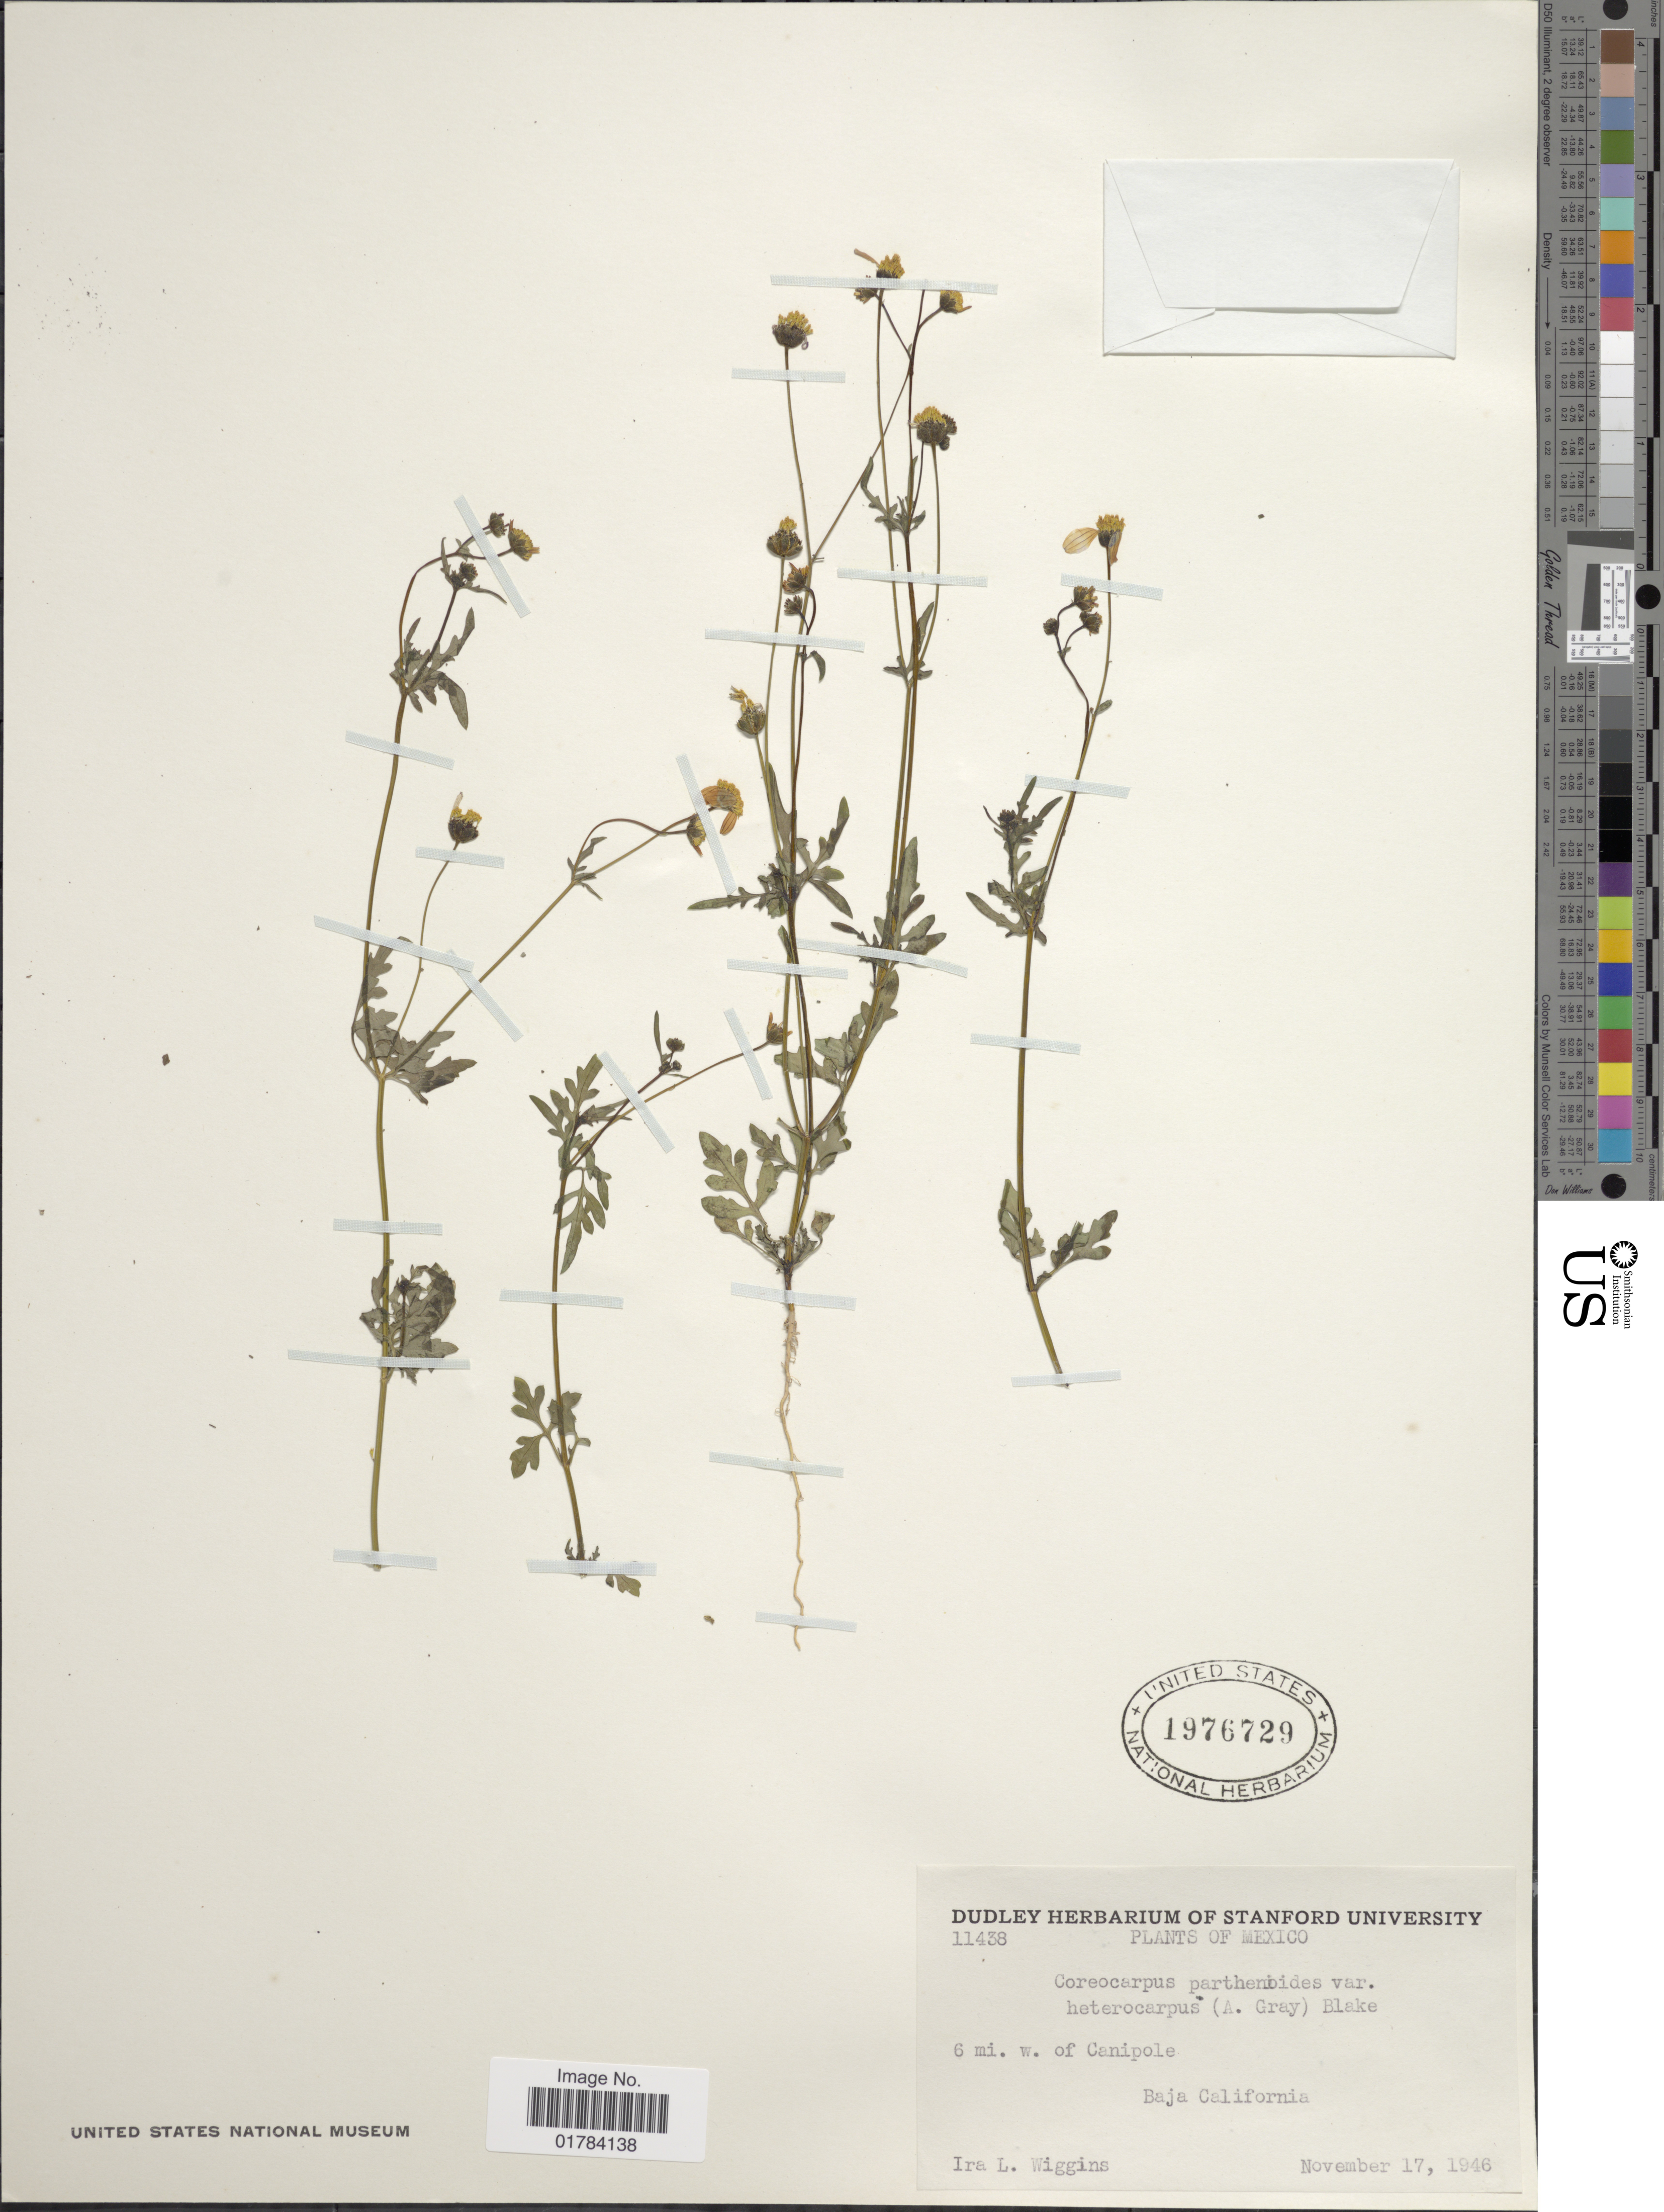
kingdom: Plantae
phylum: Tracheophyta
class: Magnoliopsida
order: Asterales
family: Asteraceae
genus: Coreocarpus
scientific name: Coreocarpus parthenioides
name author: Benth.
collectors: I. L. Wiggins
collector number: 11438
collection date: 1946-11-17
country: Mexico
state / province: Baja California Sur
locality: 6 mi. w, of Canipole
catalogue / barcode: US 1976729